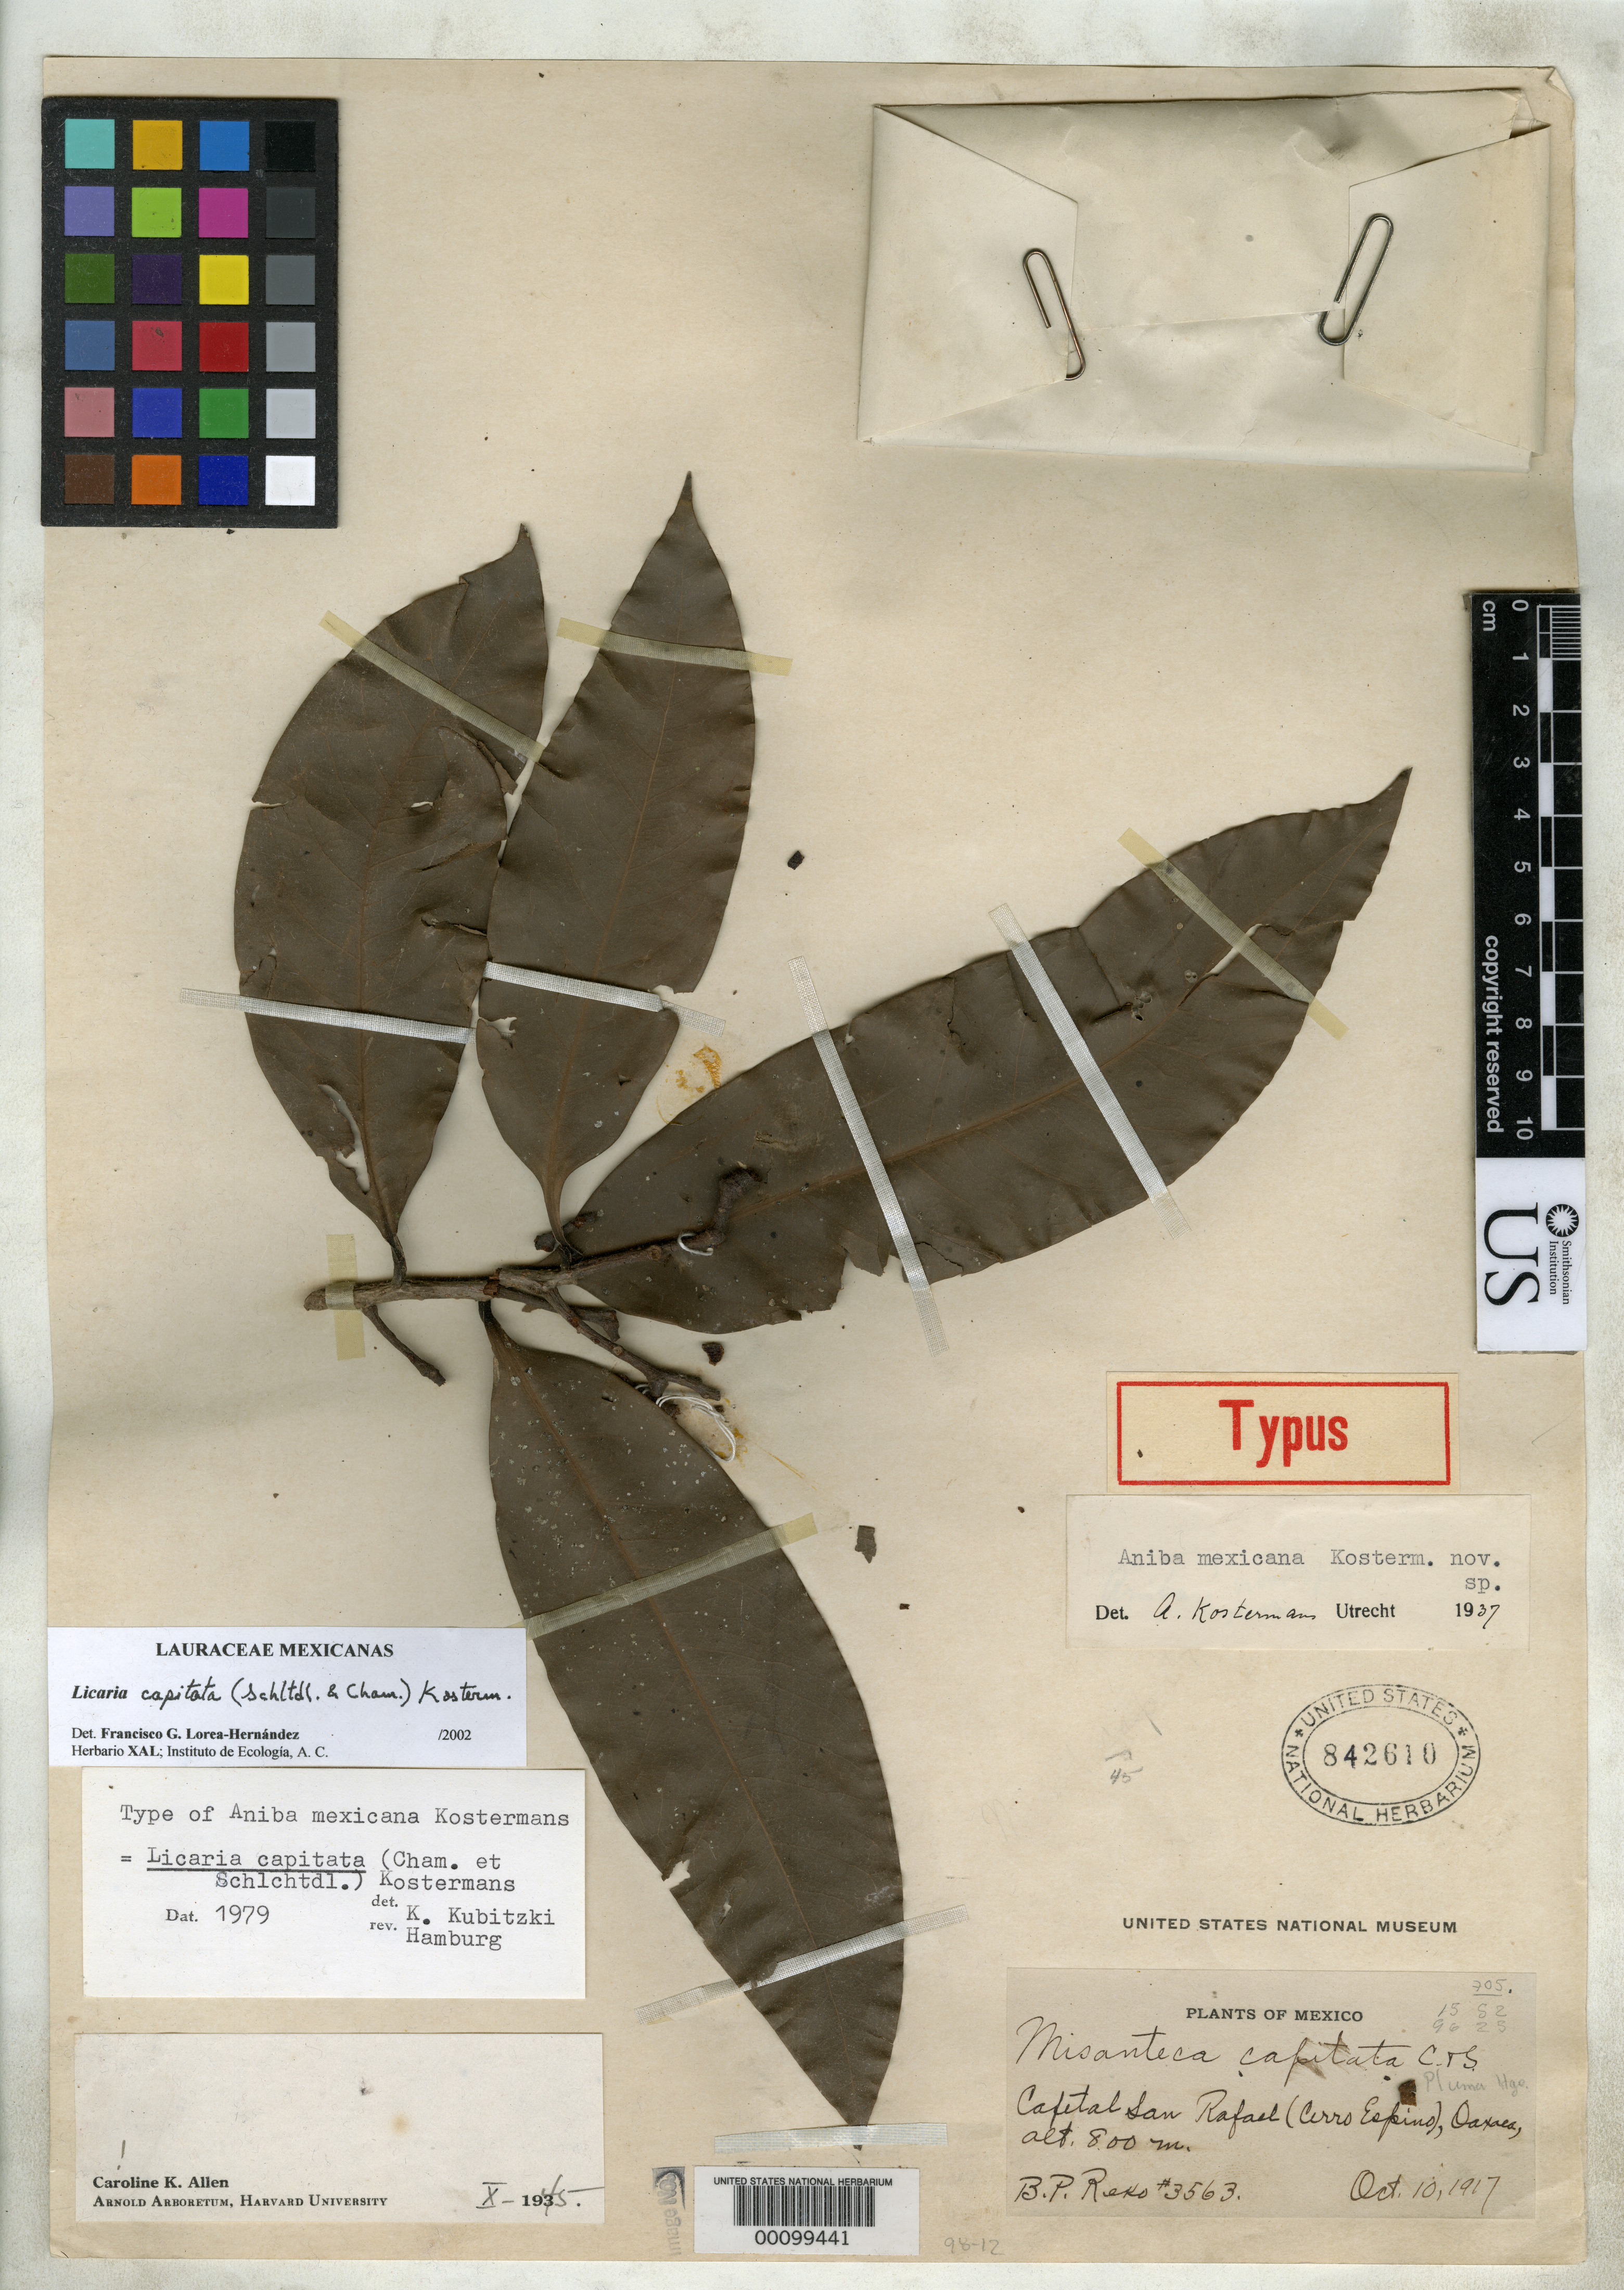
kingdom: Plantae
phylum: Tracheophyta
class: Magnoliopsida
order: Laurales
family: Lauraceae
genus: Aniba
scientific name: Aniba mexicana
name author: Kosterm.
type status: Holotype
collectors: B. P. Reko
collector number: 3563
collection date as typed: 10 Oct 1917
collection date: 1917-10-10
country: Mexico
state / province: Oaxaca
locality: San Rafael, Cerro Espino.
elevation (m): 800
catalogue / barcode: US 842610